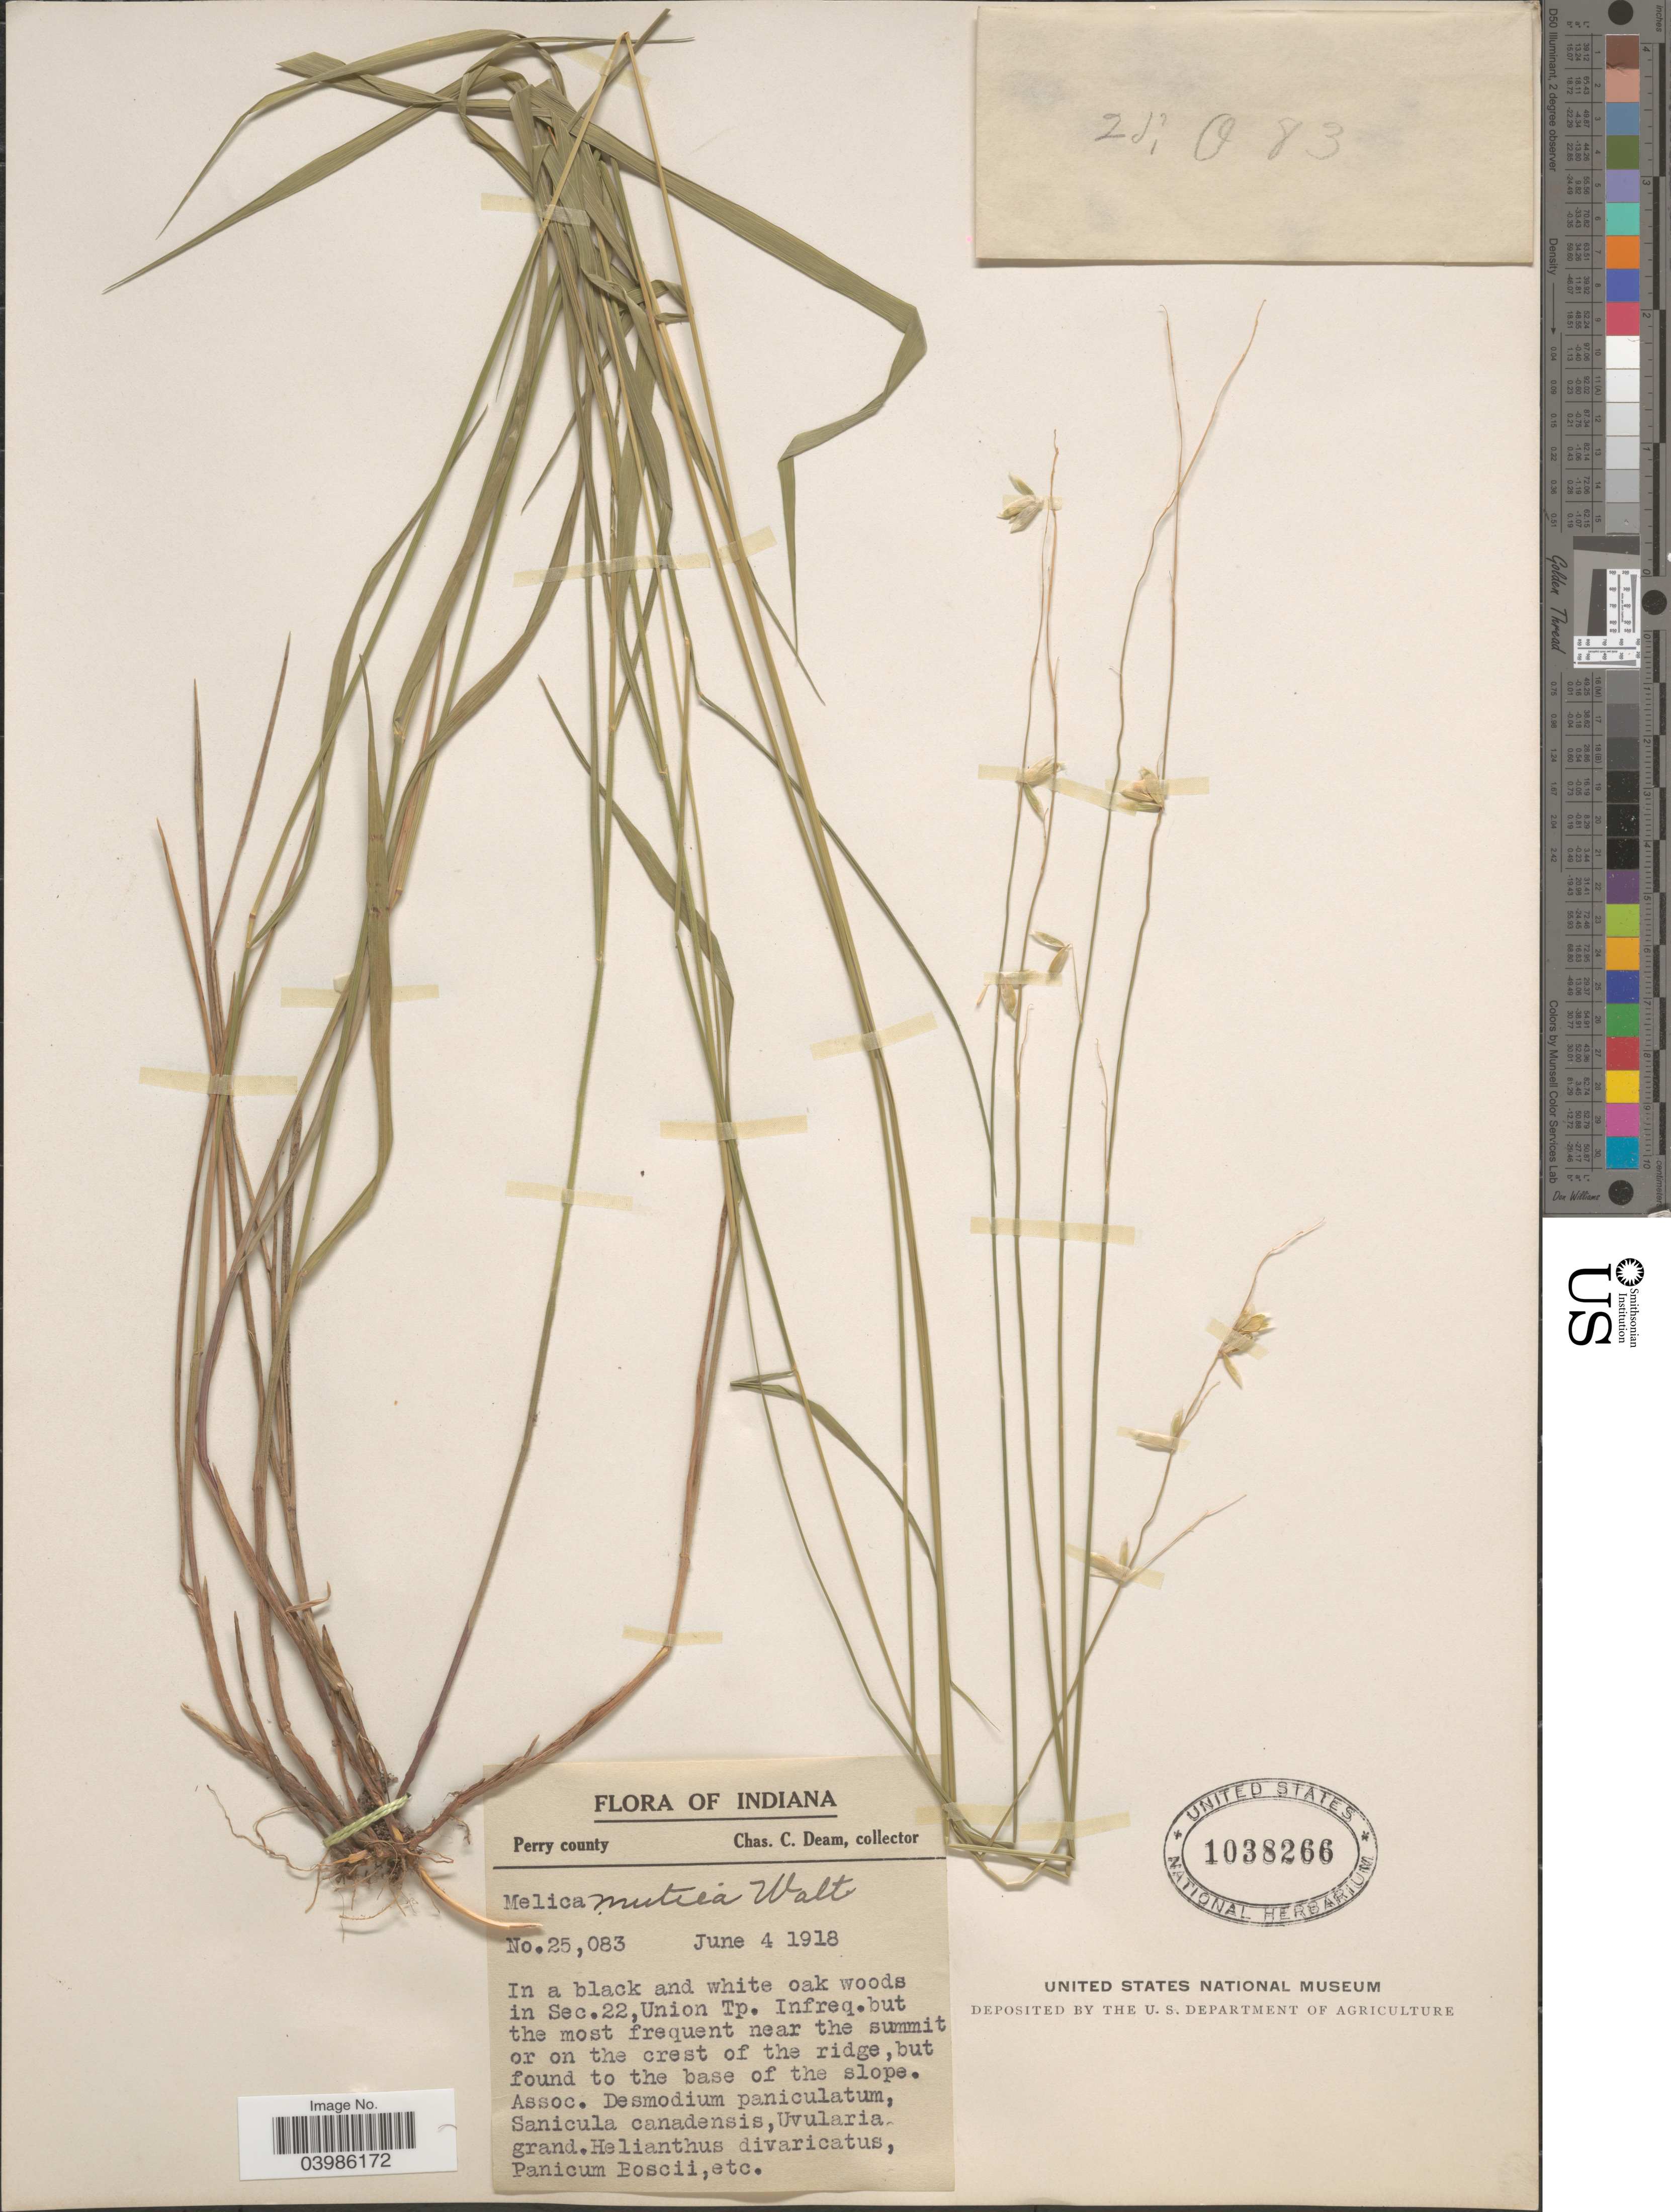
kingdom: Plantae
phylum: Tracheophyta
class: Liliopsida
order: Poales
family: Poaceae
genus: Melica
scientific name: Melica mutica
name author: Walter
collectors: C. C. Deam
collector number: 25083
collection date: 1918-06-04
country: United States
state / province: Indiana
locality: Perry county. in Sec.22,Union Tp. Infreq.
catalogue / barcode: US 1038266